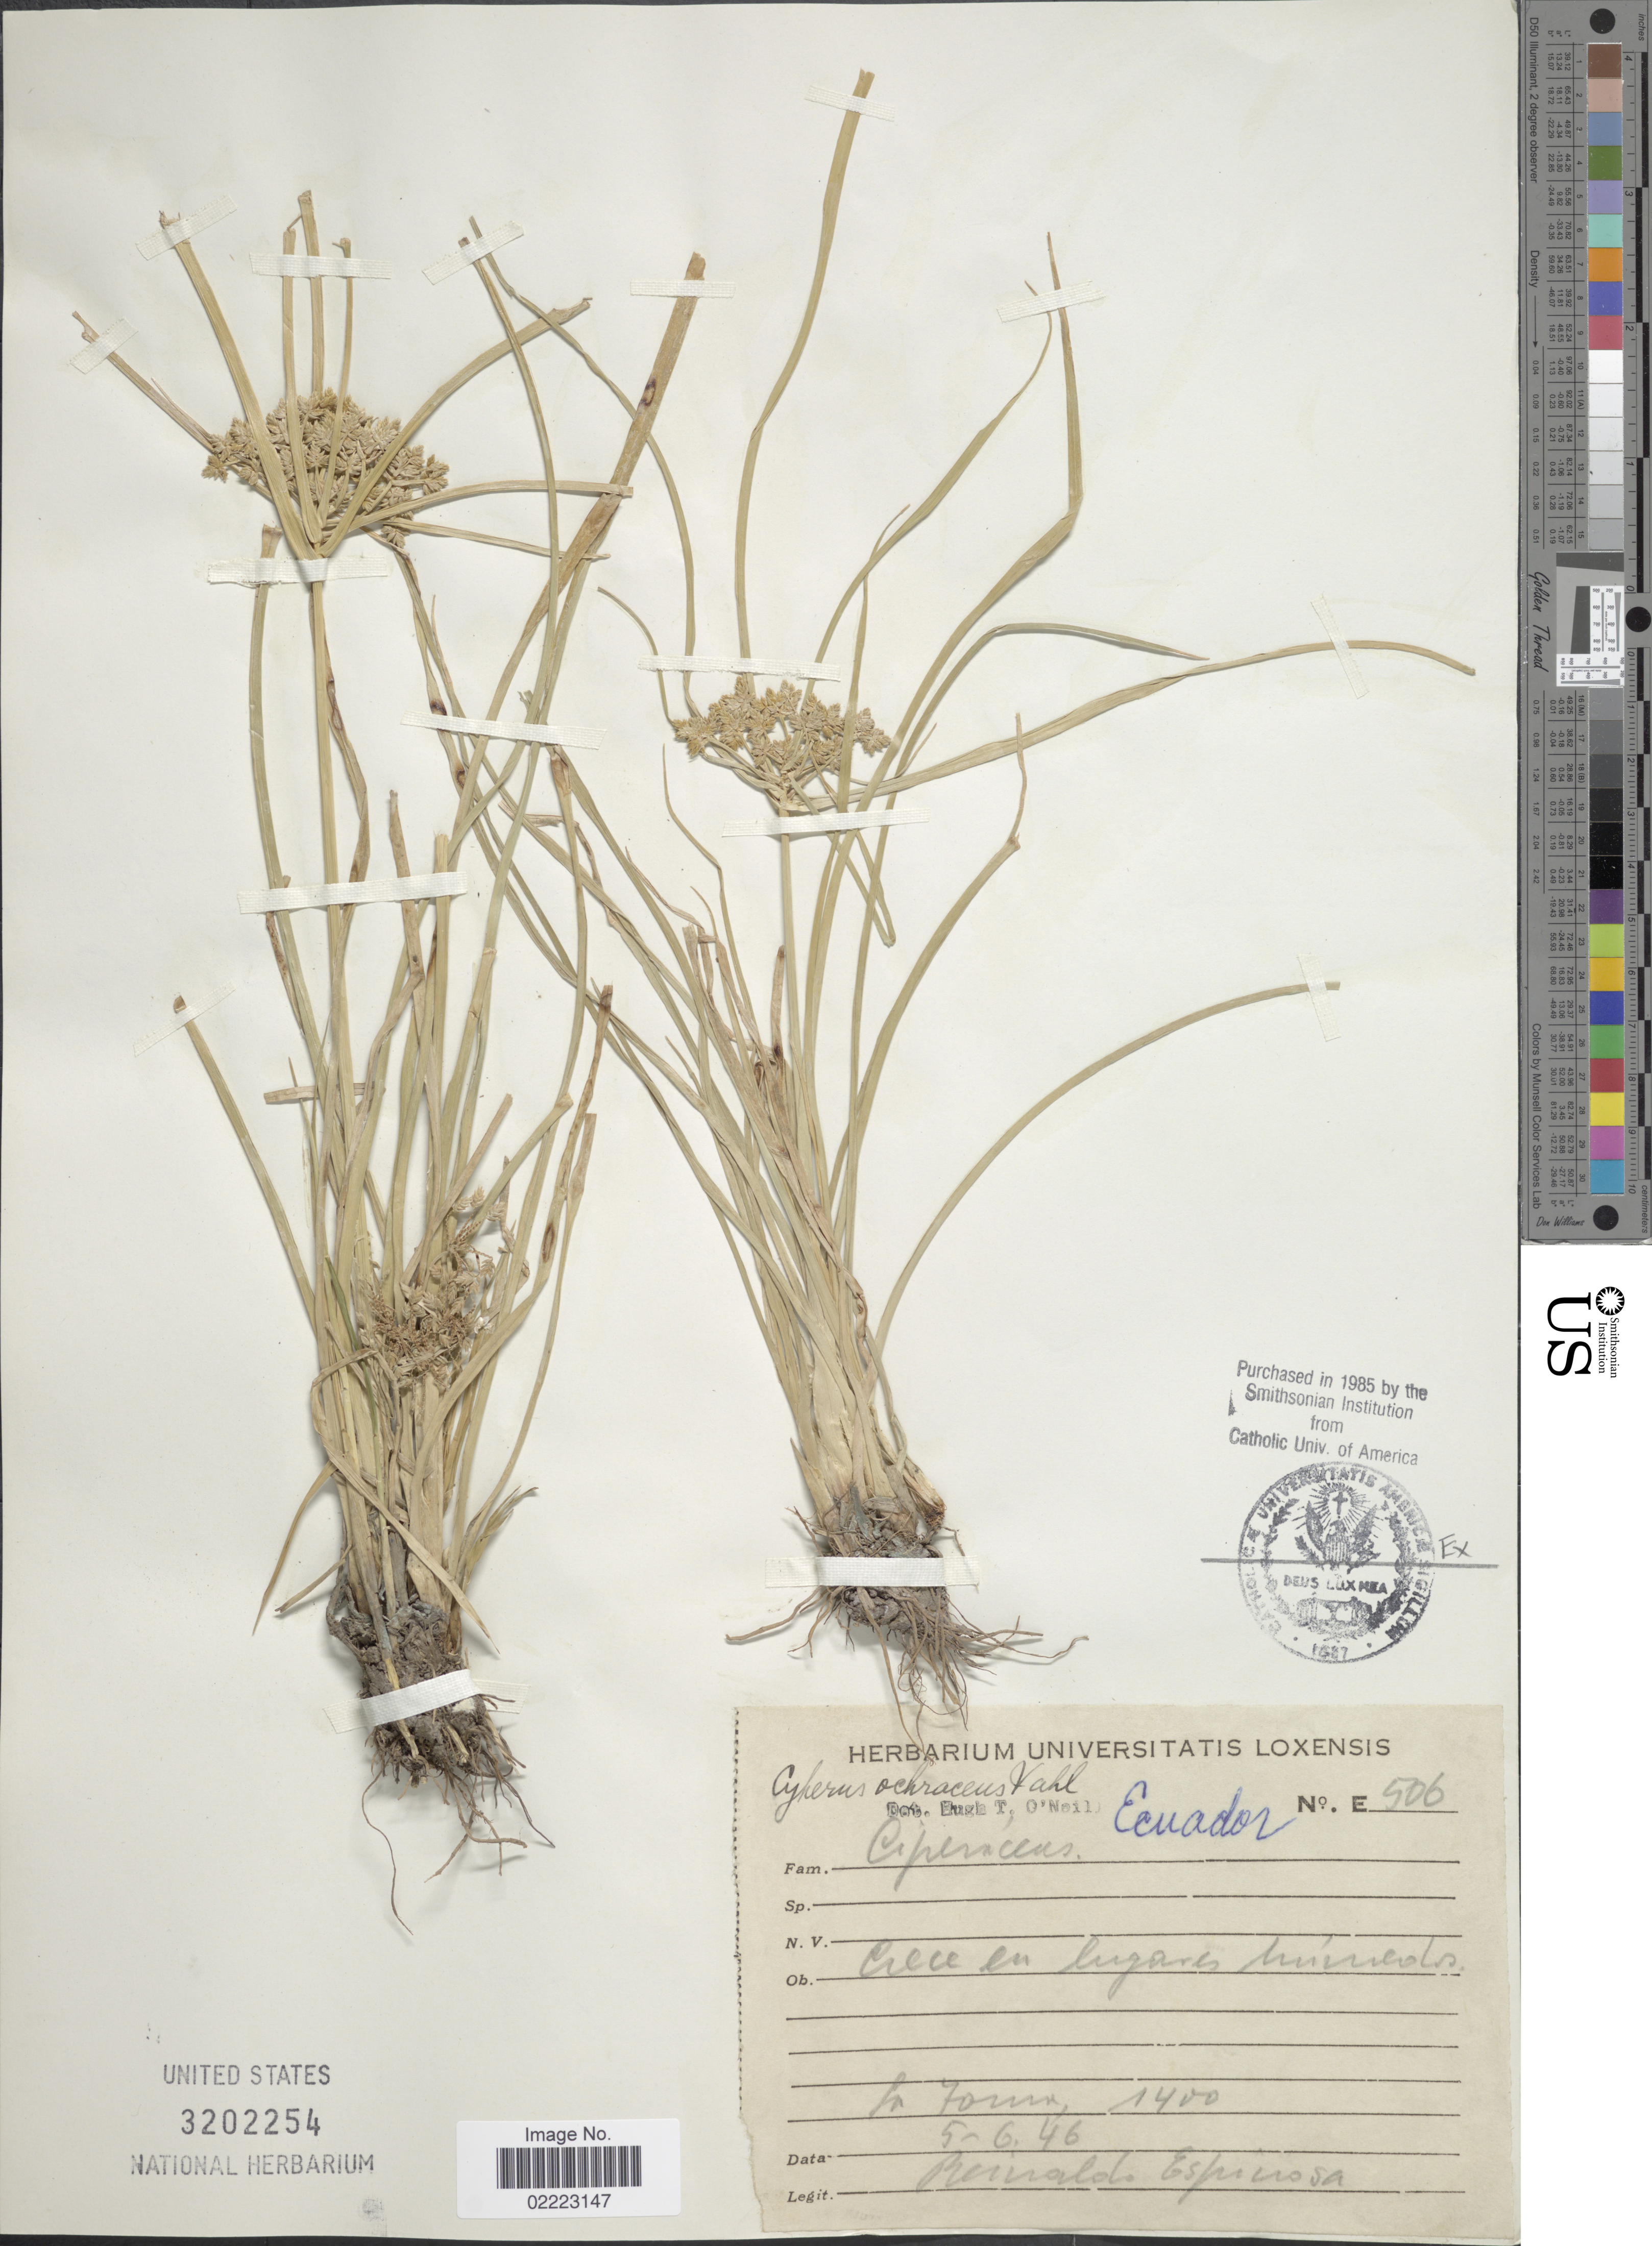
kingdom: Plantae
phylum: Tracheophyta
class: Liliopsida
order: Poales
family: Cyperaceae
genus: Cyperus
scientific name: Cyperus ochraceus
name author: Vahl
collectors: B. Espinosa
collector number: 506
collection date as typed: Transcribed d/m/y: 5/6/46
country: Ecuador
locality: La Forma [interpreted]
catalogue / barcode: US 3202254